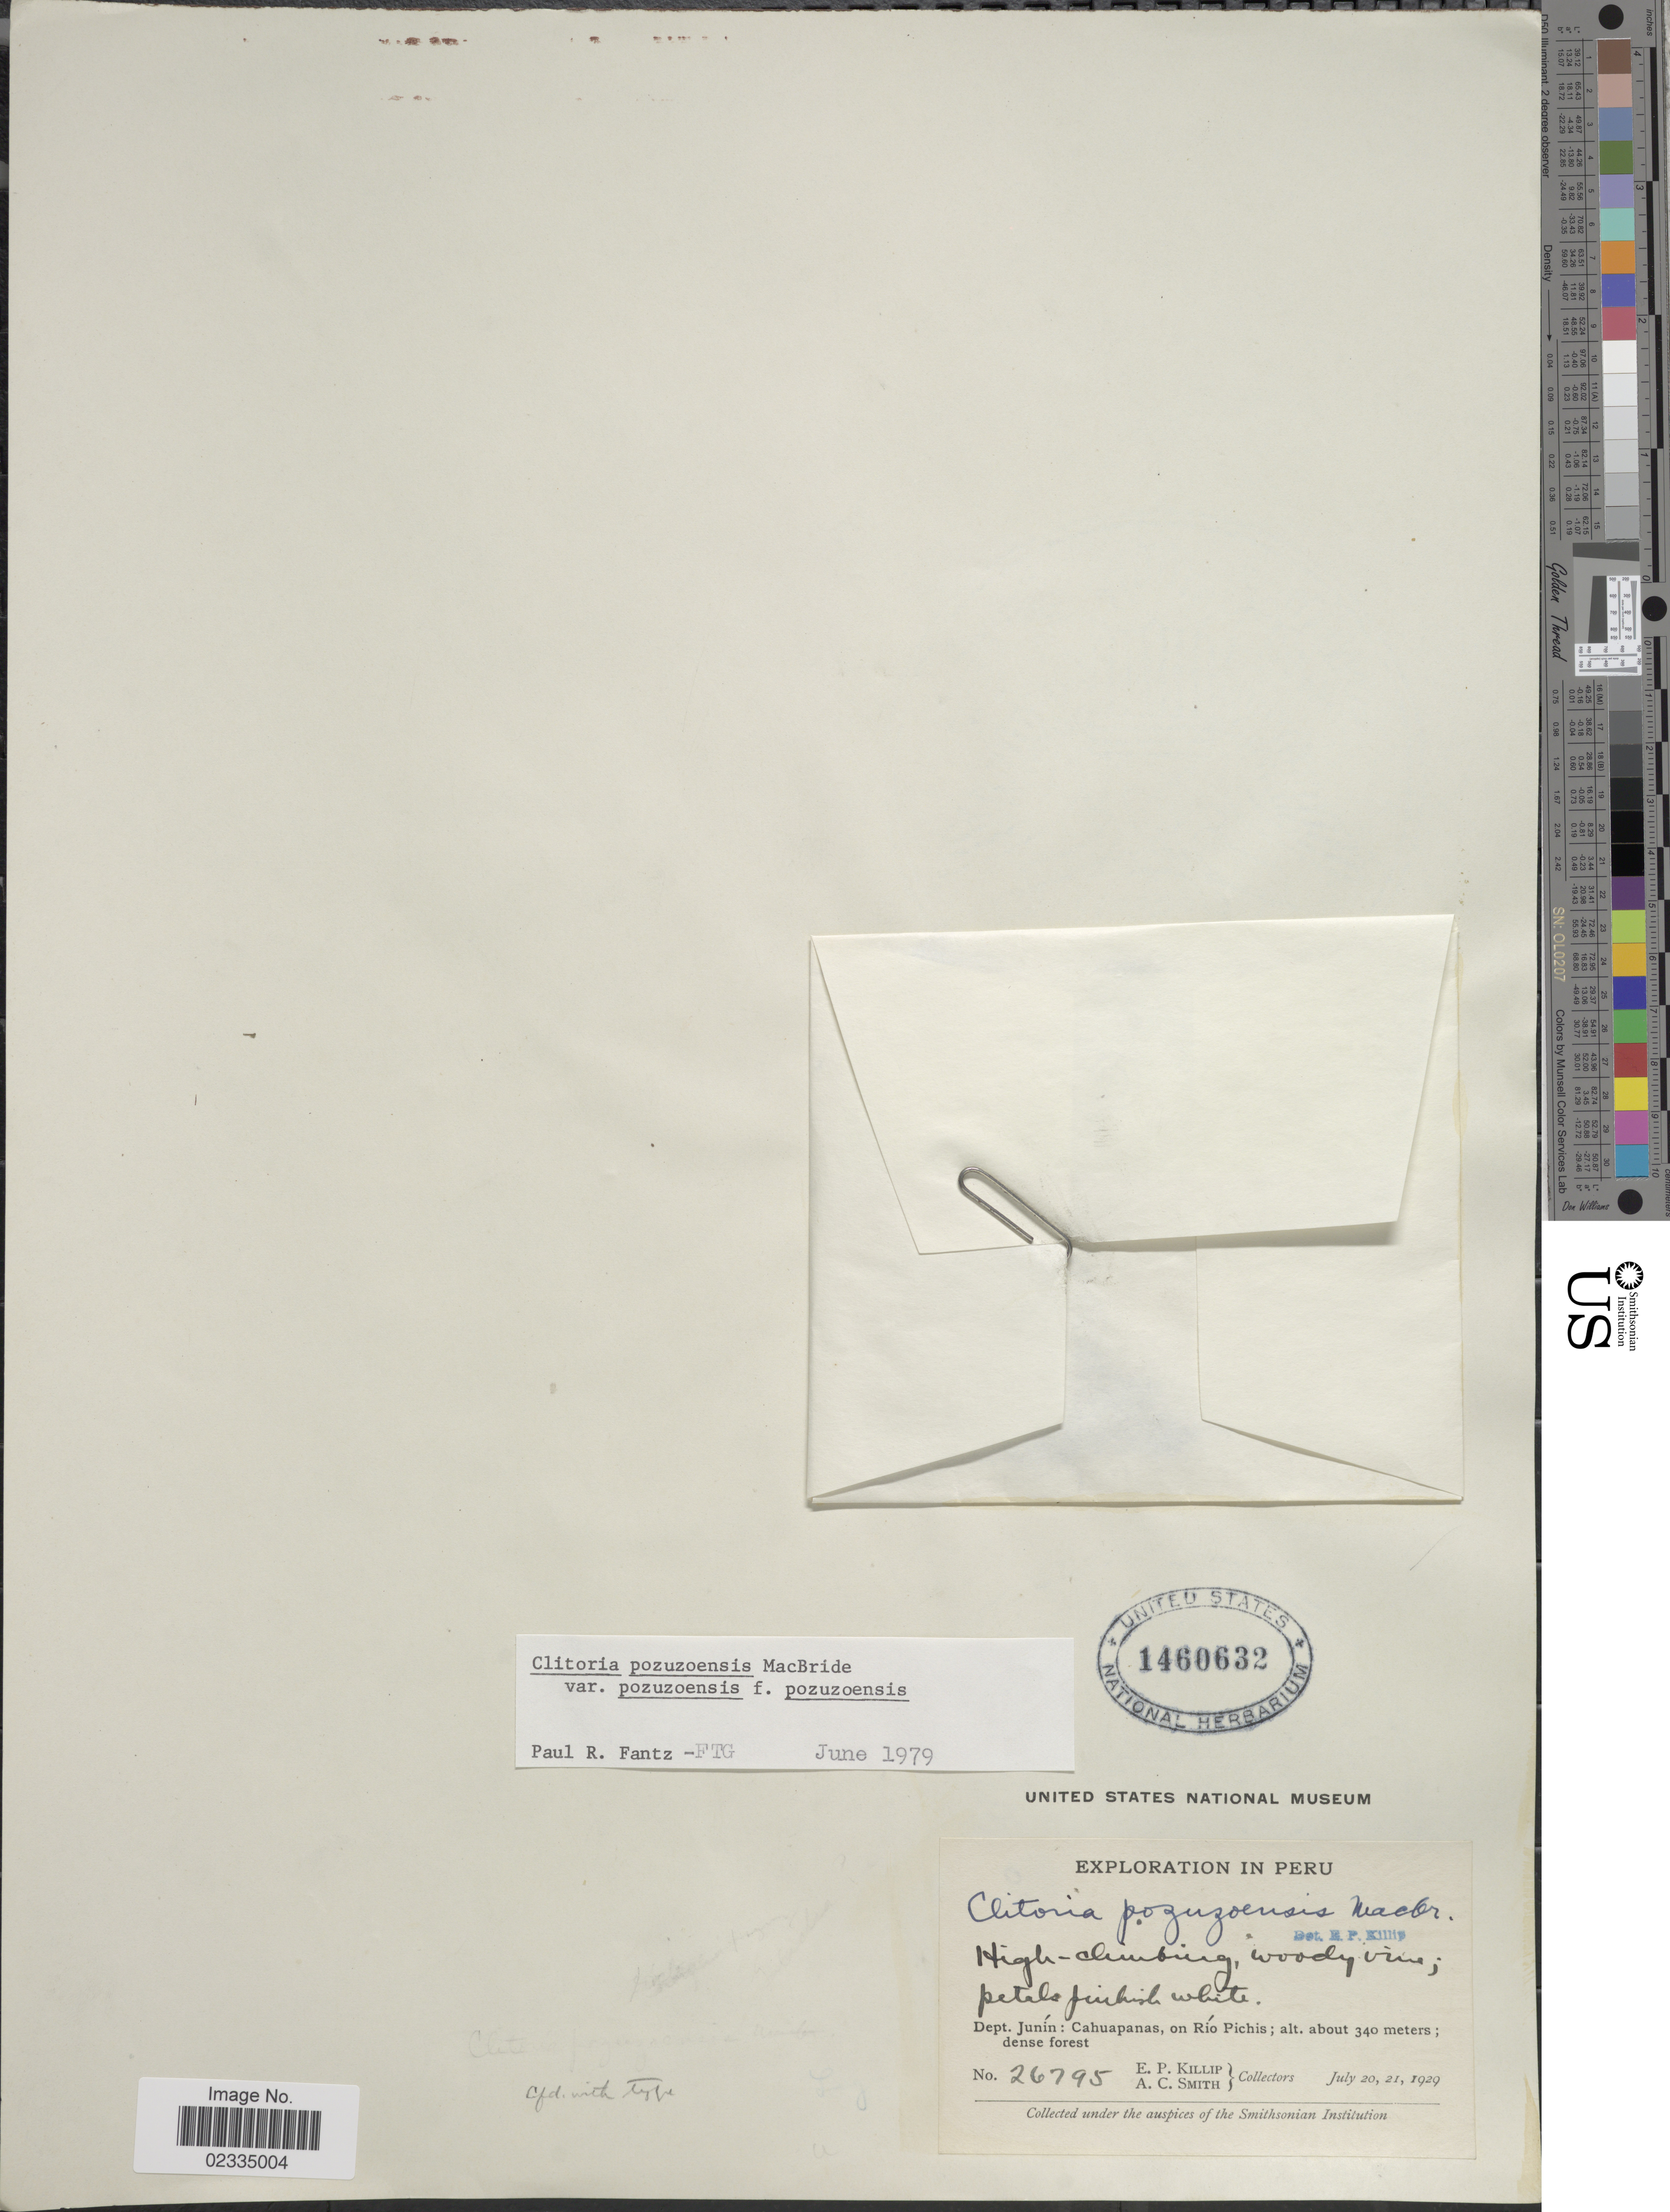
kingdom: Plantae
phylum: Tracheophyta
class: Magnoliopsida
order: Fabales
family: Fabaceae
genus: Clitoria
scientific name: Clitoria pozuzoensis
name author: J.F. Macbr.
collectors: E. P. Killip & A. C. Smith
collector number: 26795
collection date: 1929-07-20/1929-07-21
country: Peru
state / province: Junín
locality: Cahuapanas, on Rio Pichis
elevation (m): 340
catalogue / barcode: US 1460632